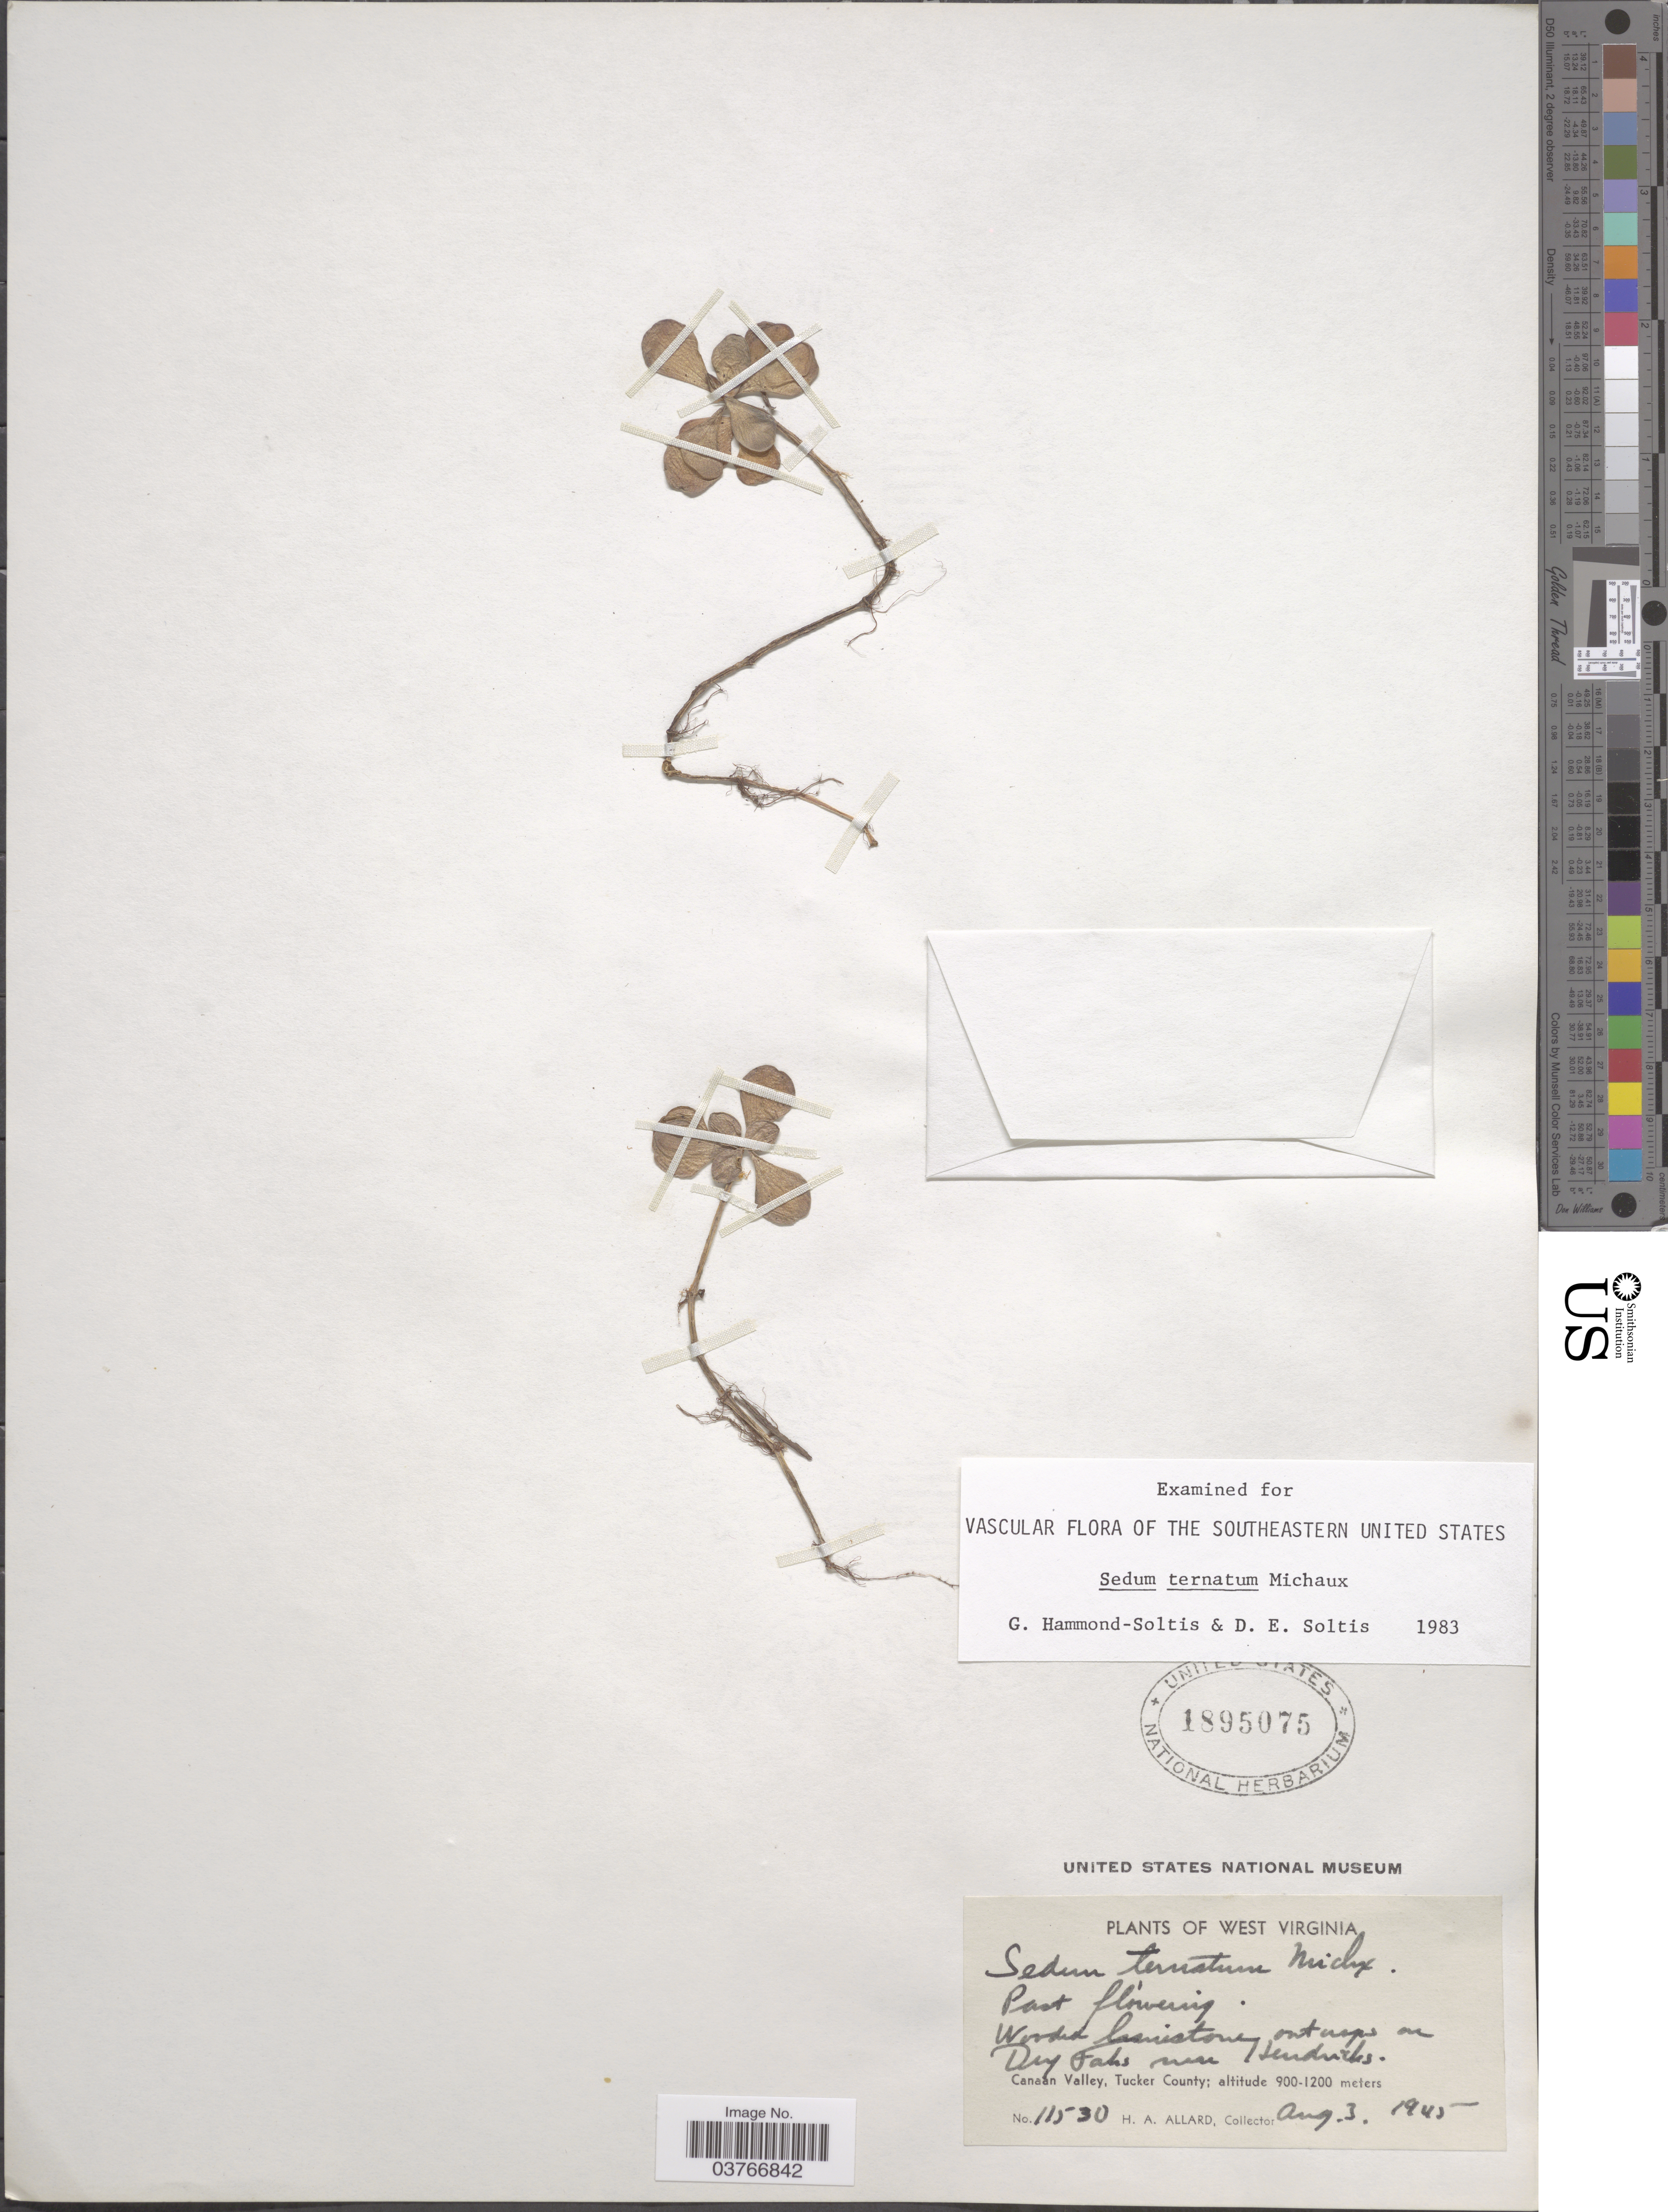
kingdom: Plantae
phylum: Tracheophyta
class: Magnoliopsida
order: Saxifragales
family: Crassulaceae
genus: Sedum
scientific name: Sedum ternatum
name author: Michx.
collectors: H. A. Allard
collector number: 11530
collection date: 1945-08-03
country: United States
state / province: West Virginia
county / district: Tucker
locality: Dry falls near Hendricks. Canaan Valley, Tucker County.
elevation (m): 900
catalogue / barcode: US 1895075